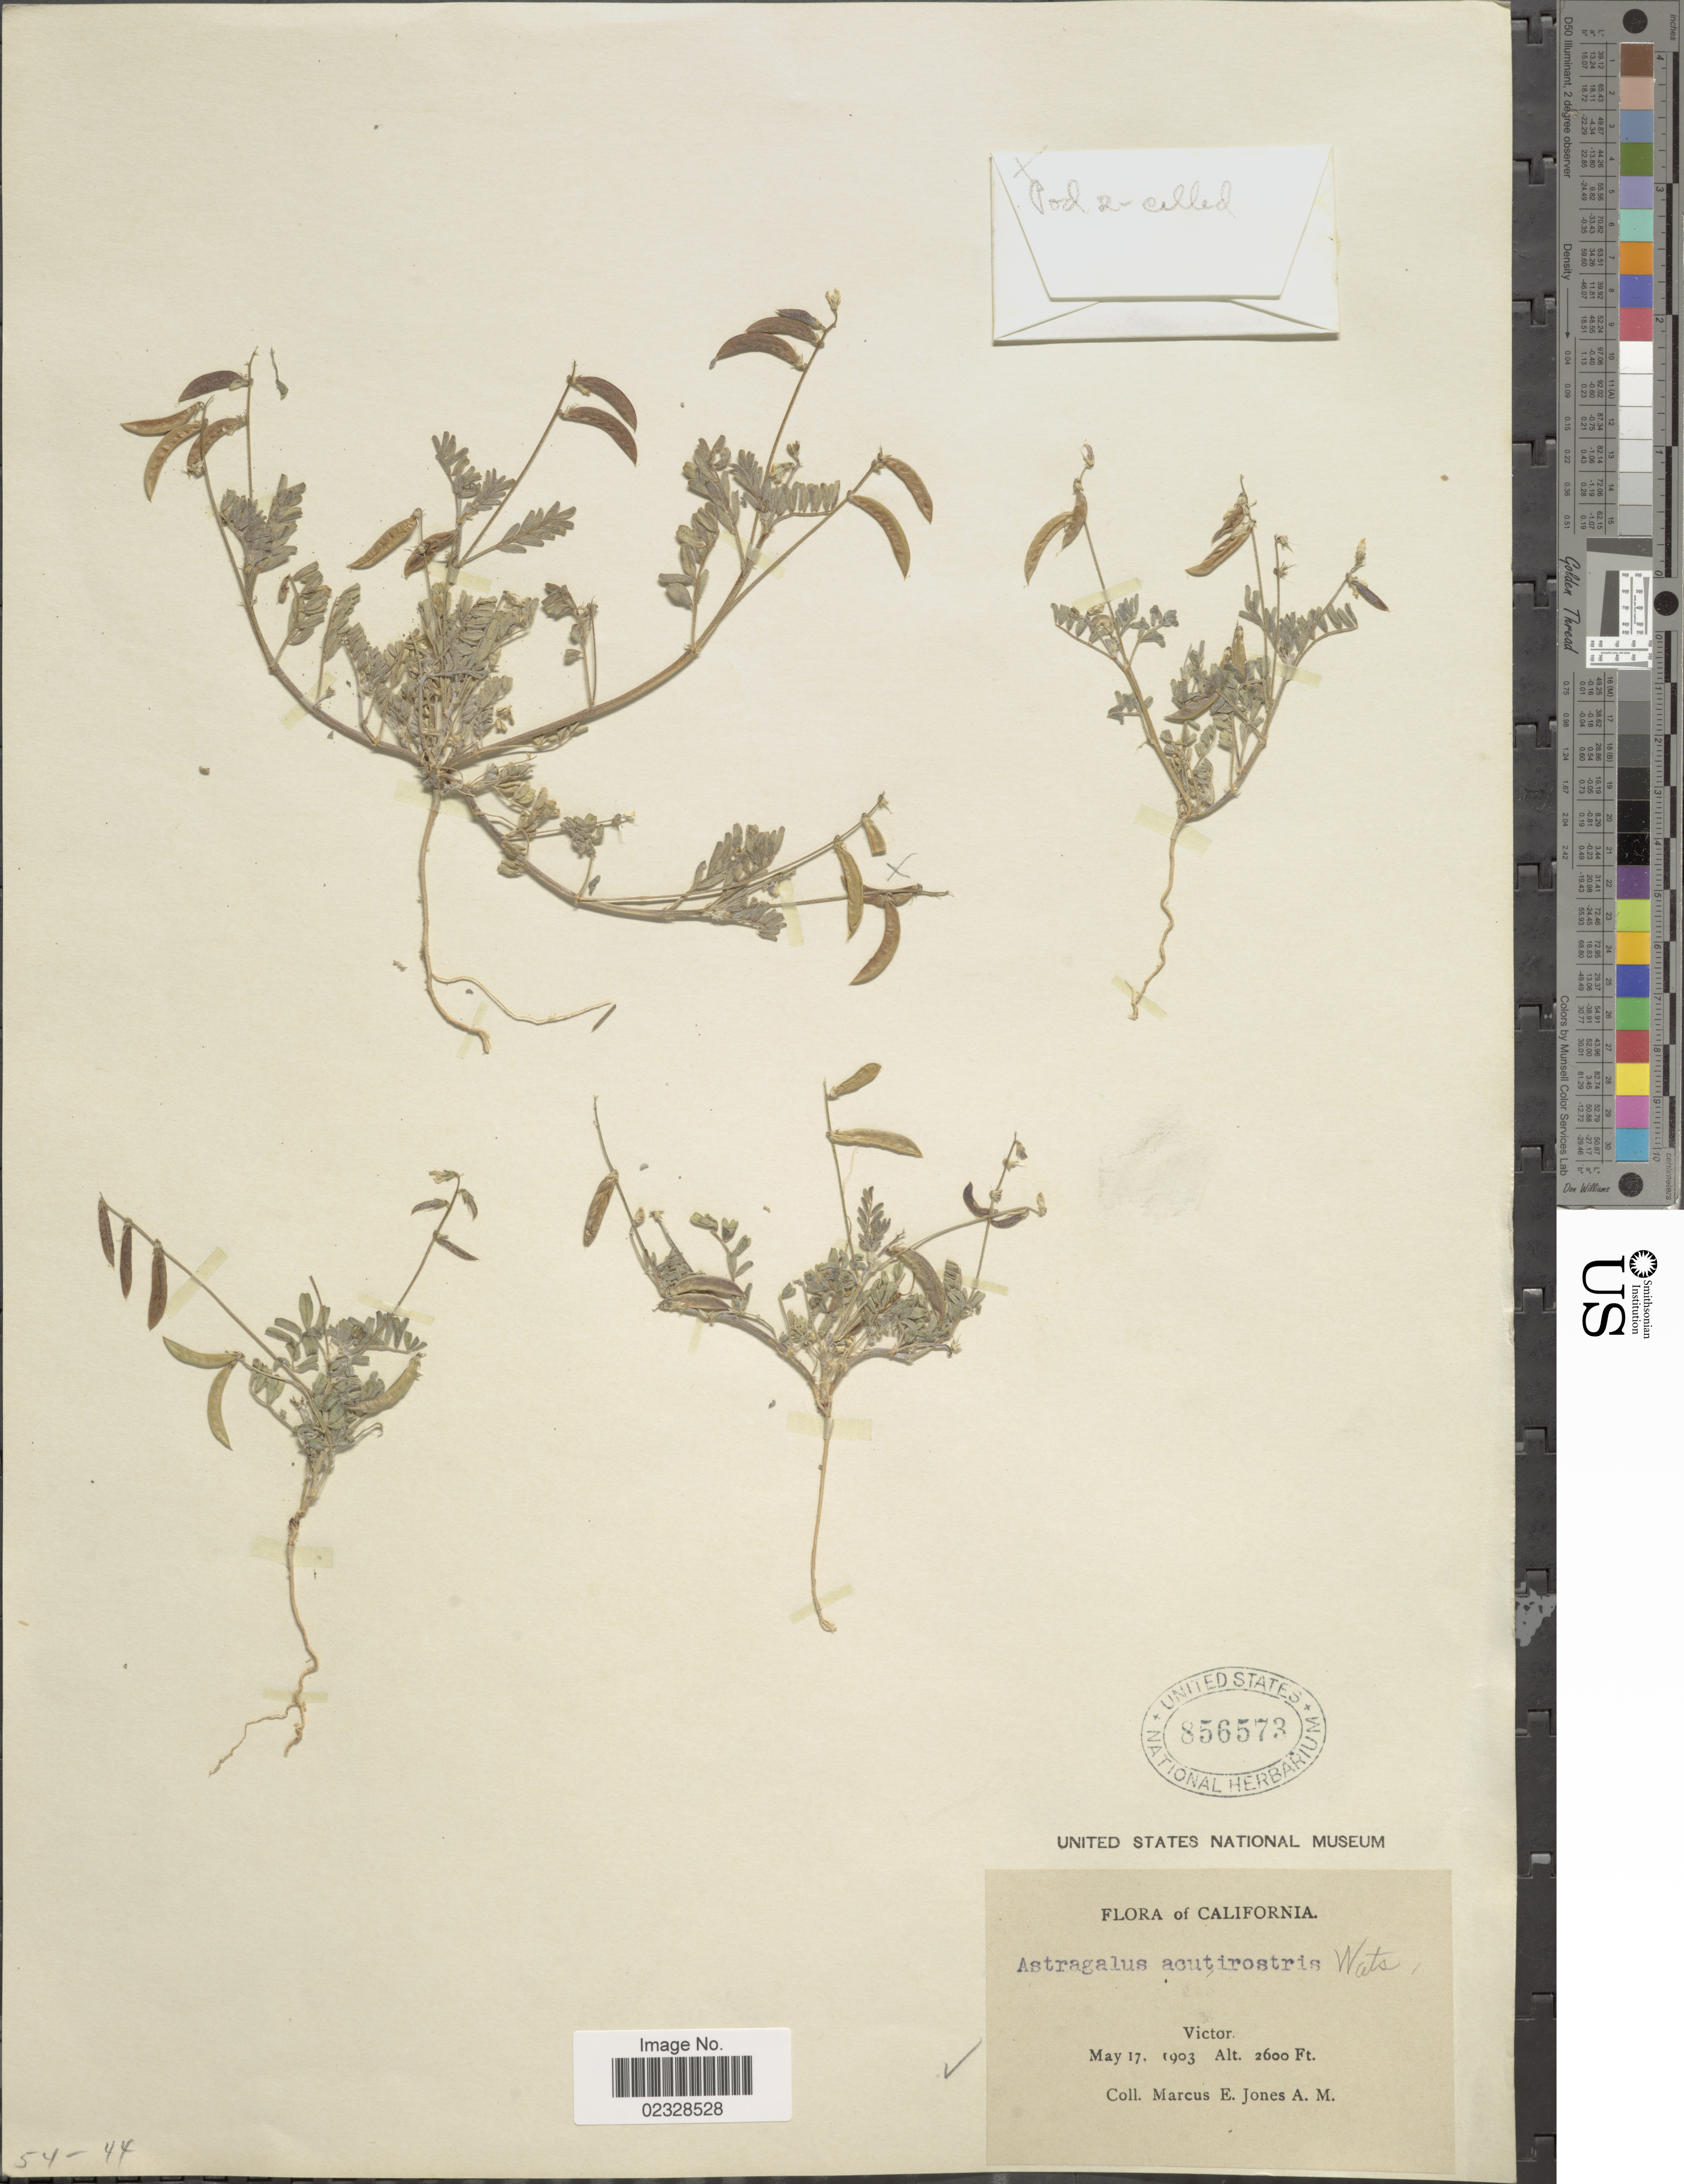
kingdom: Plantae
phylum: Tracheophyta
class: Magnoliopsida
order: Fabales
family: Fabaceae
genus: Astragalus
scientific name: Astragalus acutirostris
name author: S. Watson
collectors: M. E. Jones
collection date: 1903-05-17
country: United States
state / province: California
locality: Victor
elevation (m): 792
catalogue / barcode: US 856573